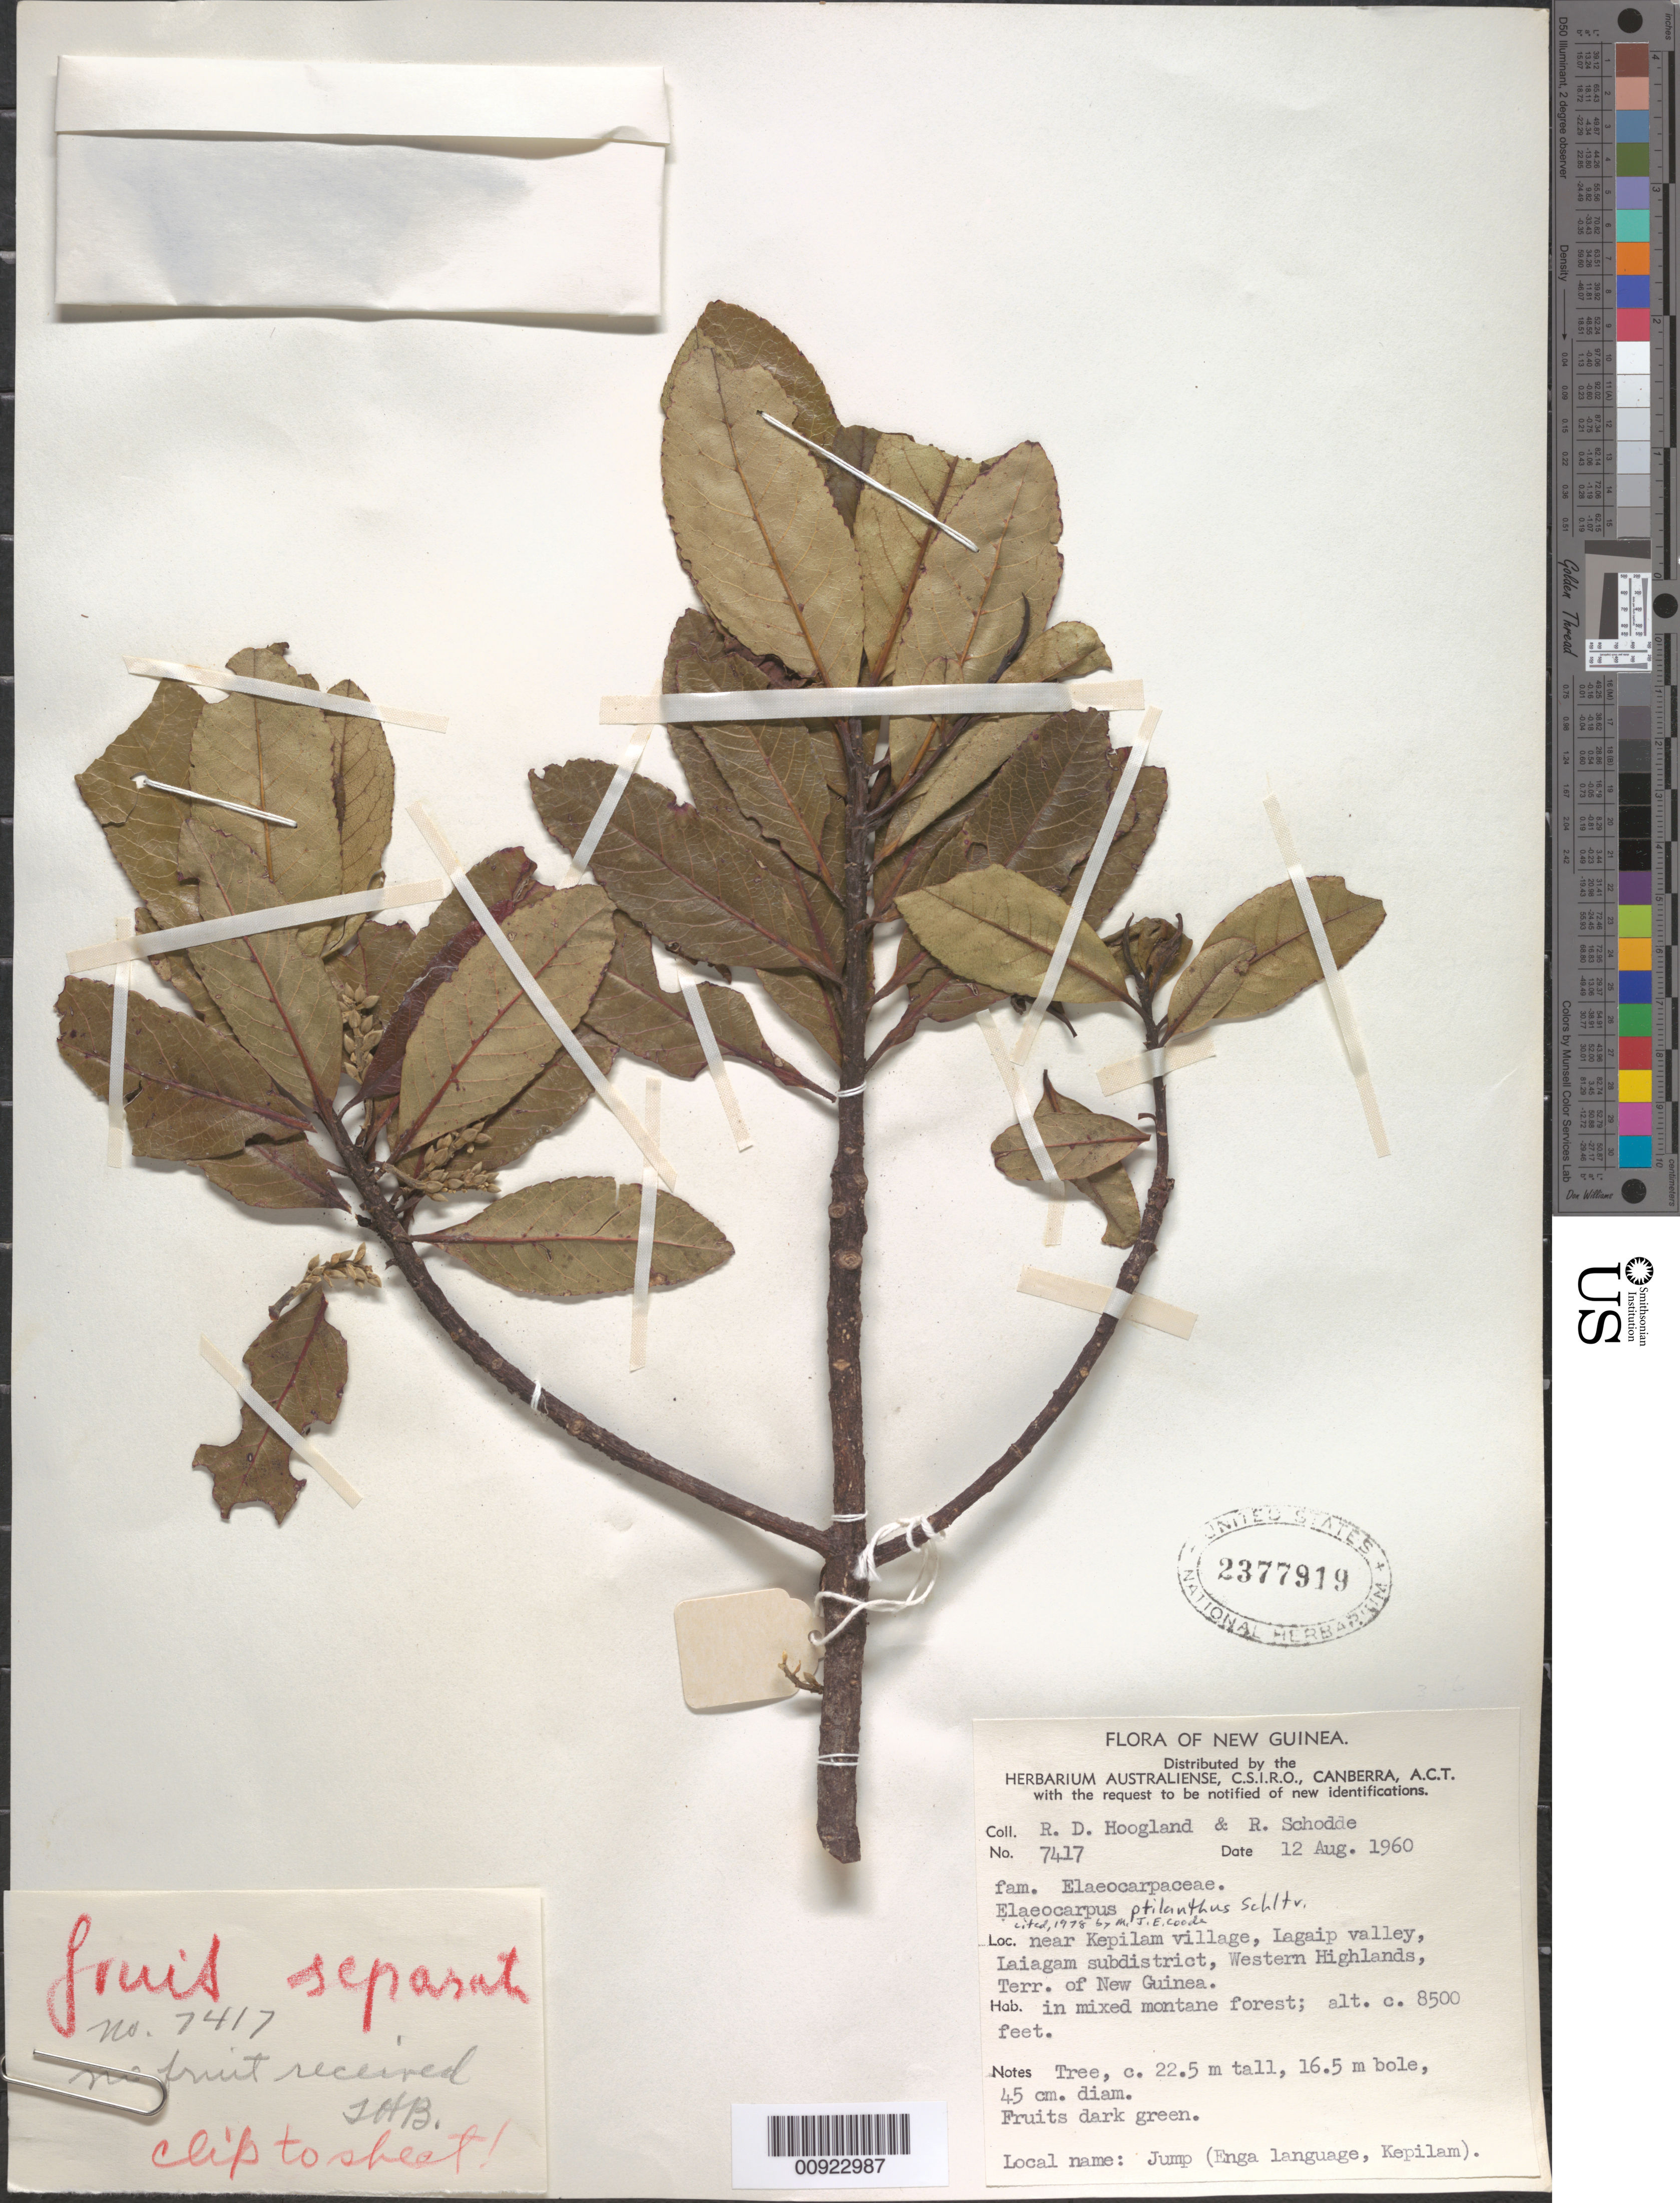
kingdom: Plantae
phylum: Tracheophyta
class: Magnoliopsida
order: Oxalidales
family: Elaeocarpaceae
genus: Elaeocarpus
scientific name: Elaeocarpus ptilanthus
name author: Schltr.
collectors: R. D. Hoogland & R. Schodde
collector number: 7414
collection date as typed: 12 Aug 1960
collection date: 1960-08-12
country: Papua New Guinea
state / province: Enga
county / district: Laiagam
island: New Guinea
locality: Near Kepilam village, Lagaip valley, Laiagam subdistrict,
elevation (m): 2591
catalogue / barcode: US 2377919